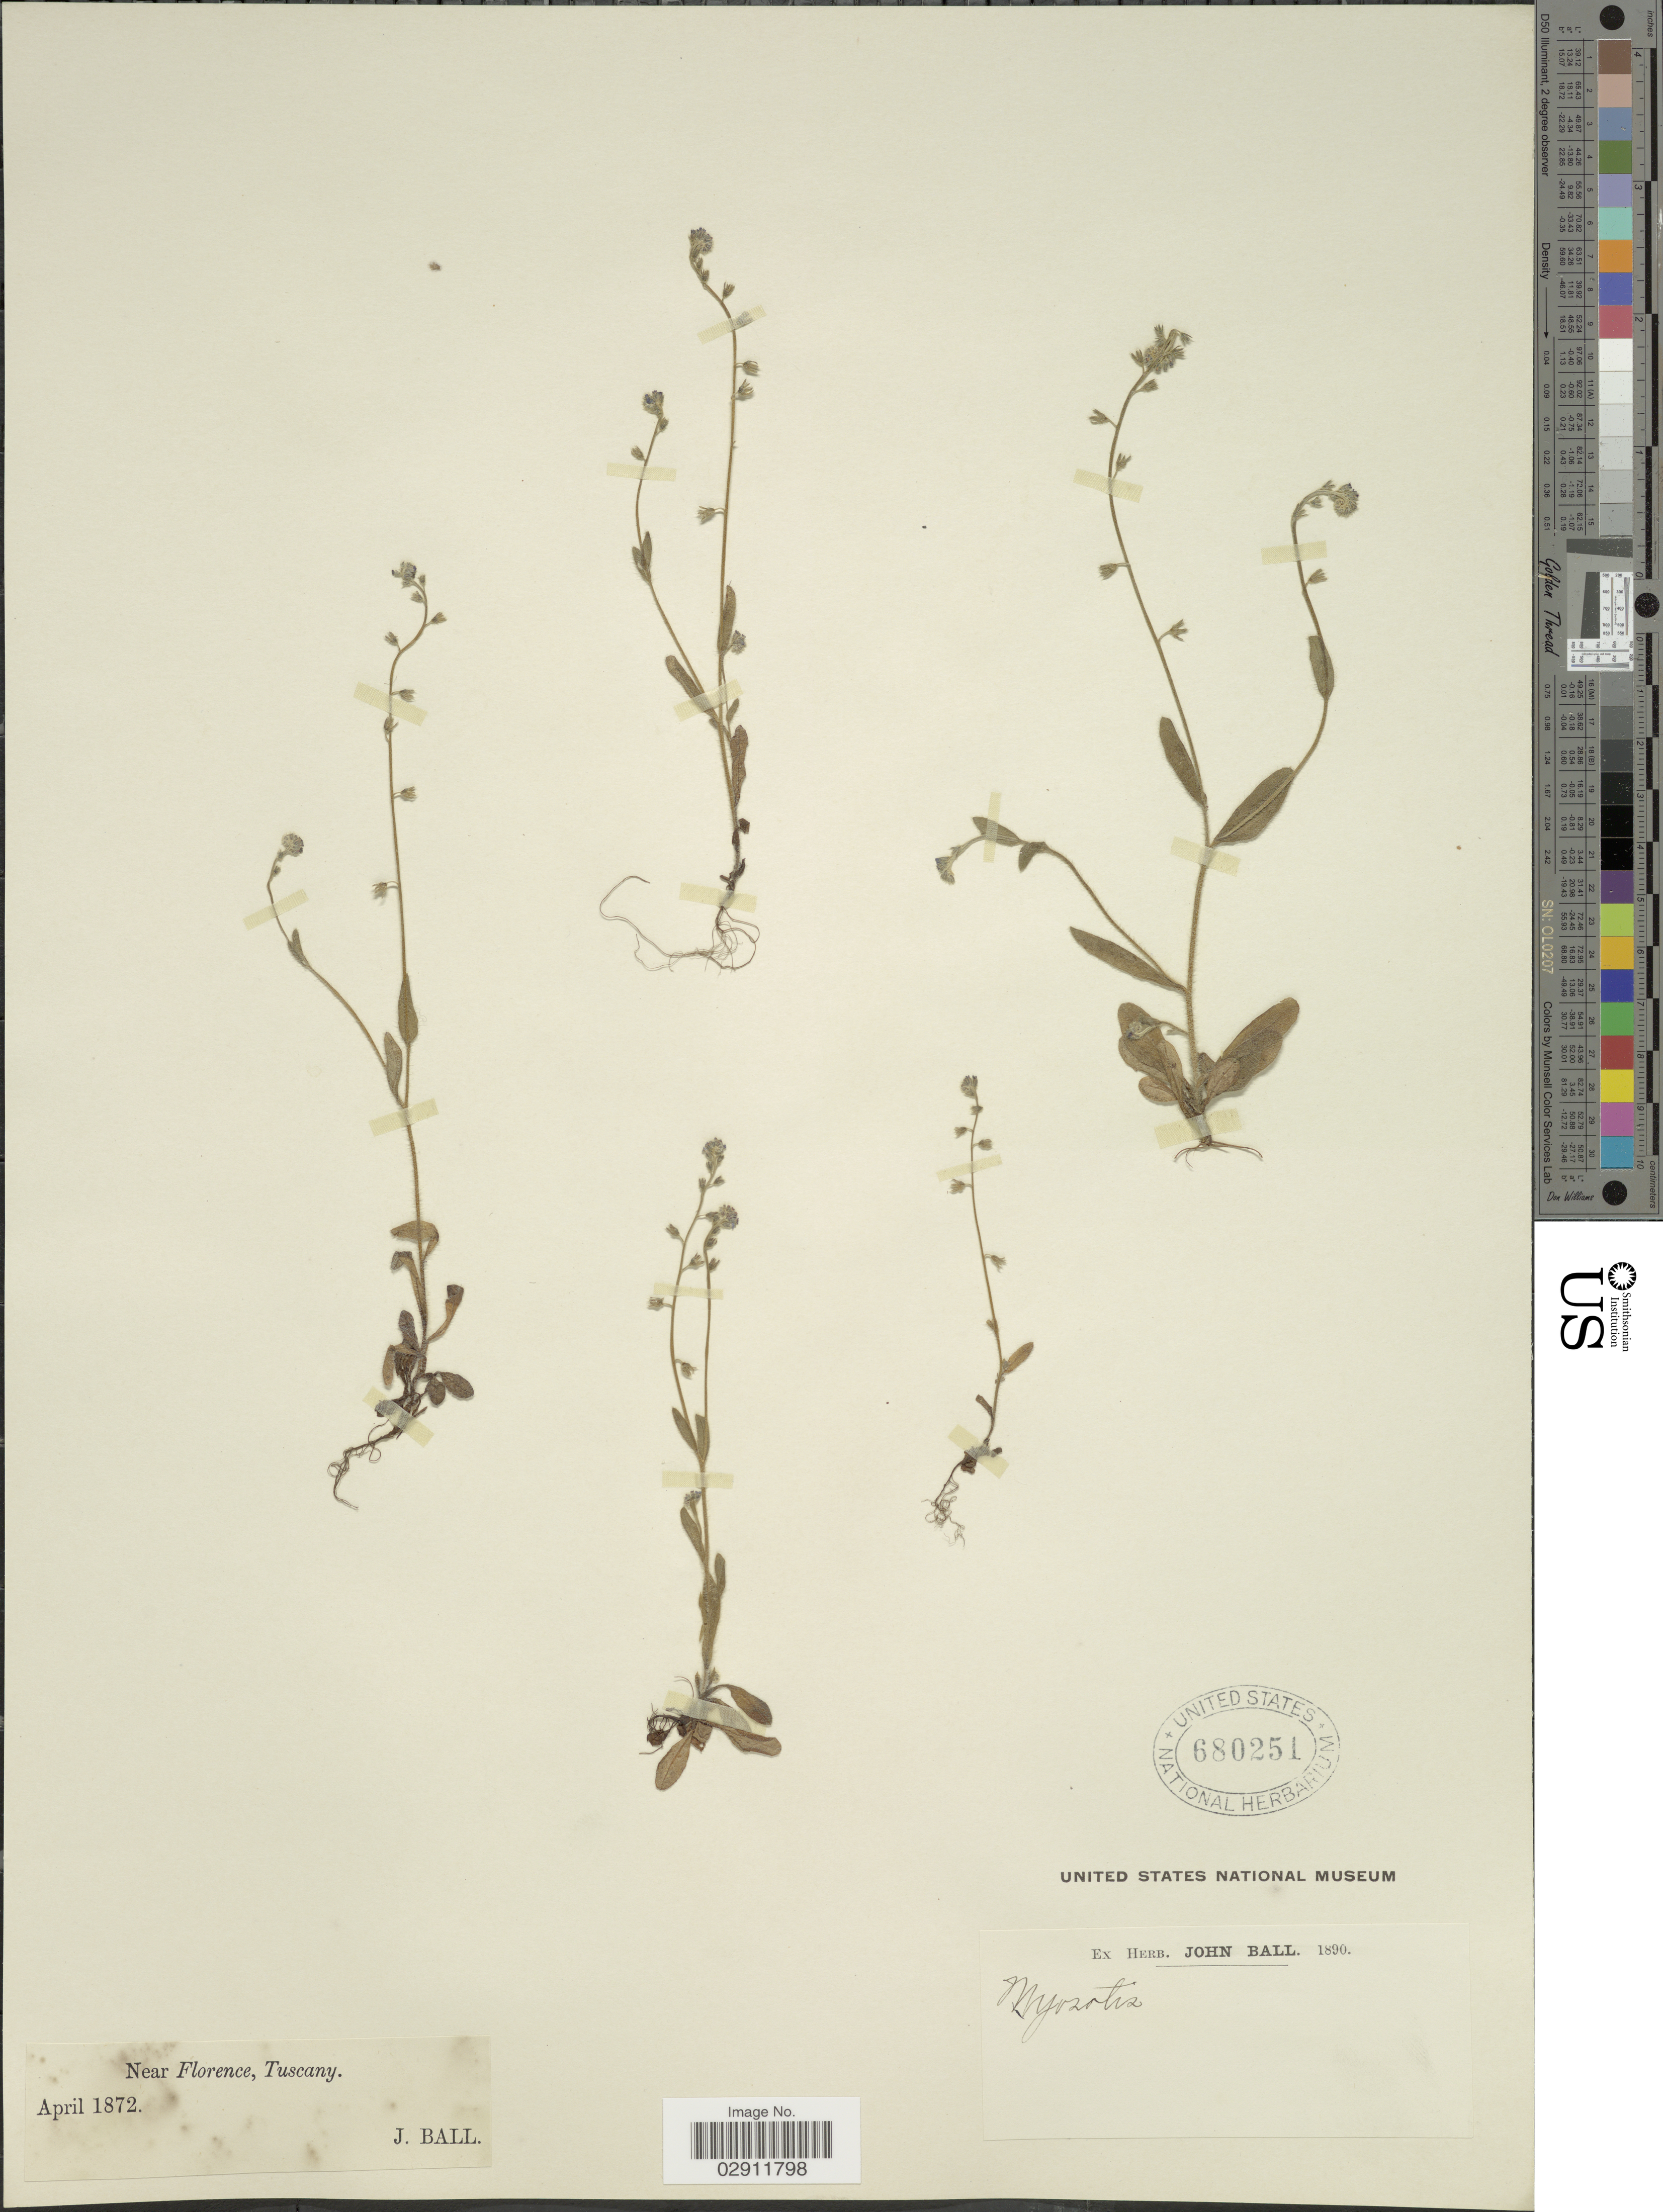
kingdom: Plantae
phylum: Tracheophyta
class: Magnoliopsida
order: Boraginales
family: Boraginaceae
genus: Myosotis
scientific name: Myosotis sp.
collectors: J. Ball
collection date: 1872-04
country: Italy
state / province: Tuscany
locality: Near Florence, Tuscany.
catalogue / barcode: US 680251